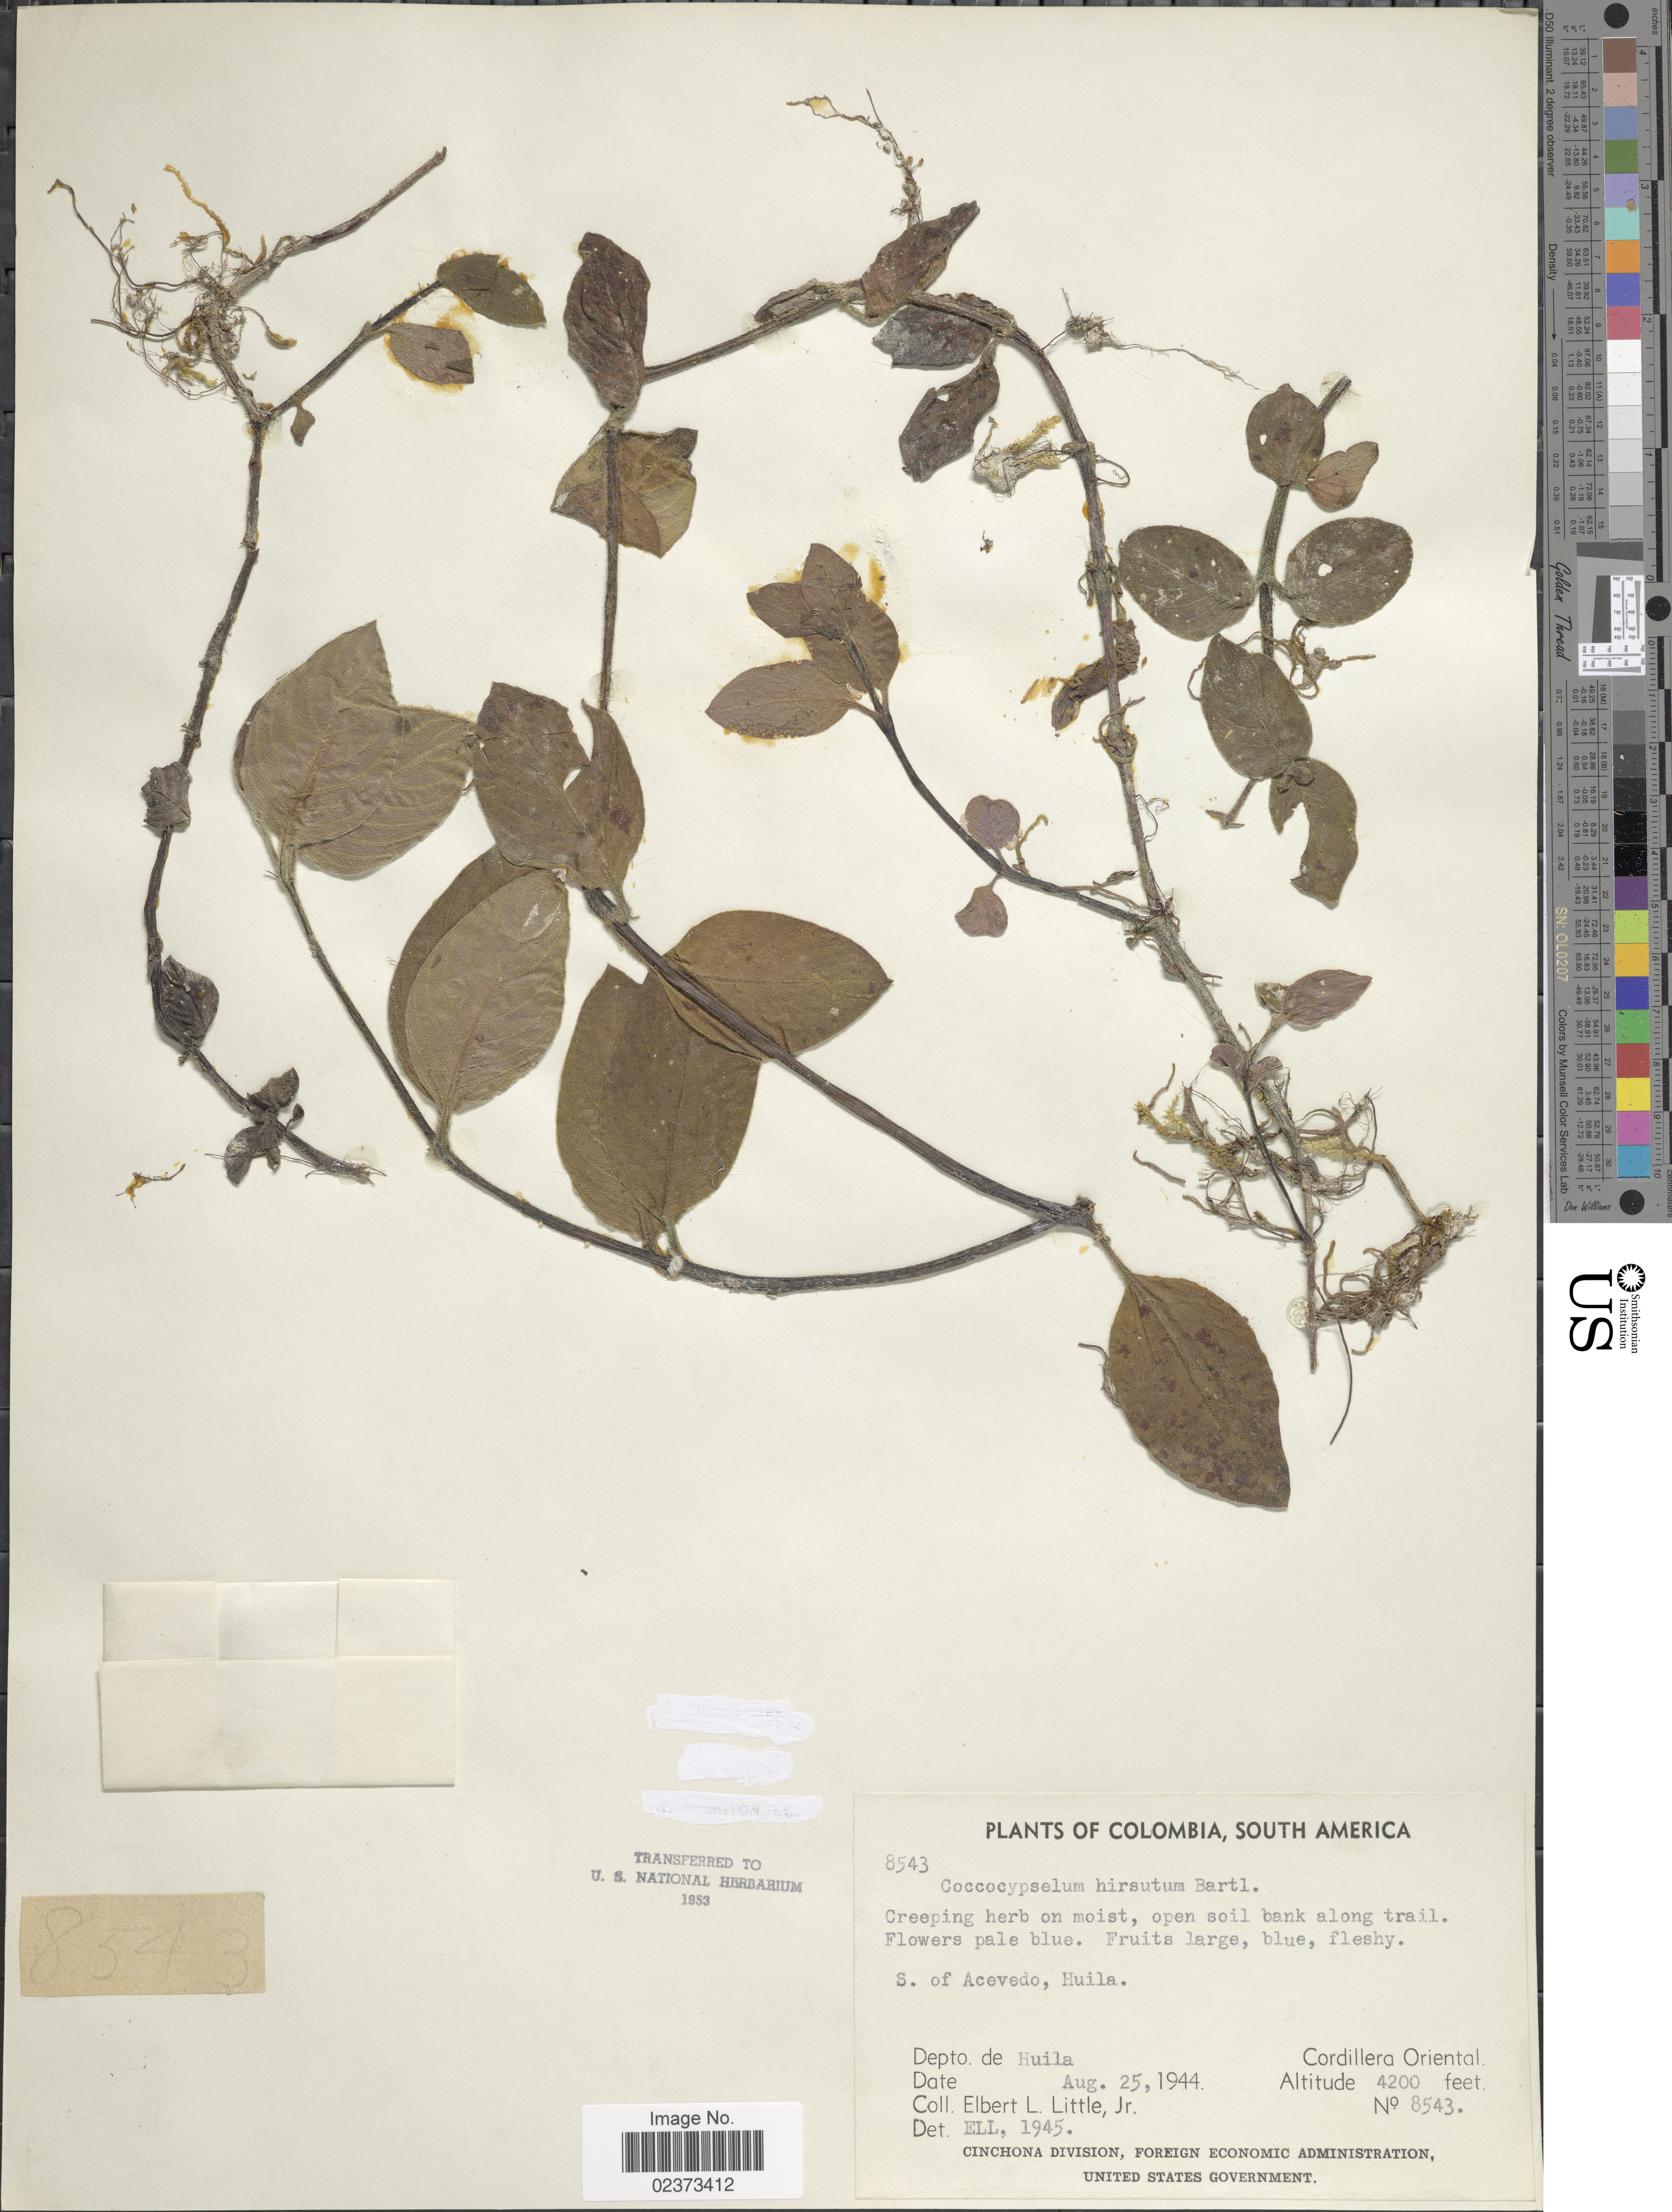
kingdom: Plantae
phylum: Tracheophyta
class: Magnoliopsida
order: Gentianales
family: Rubiaceae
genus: Coccocypselum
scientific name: Coccocypselum hirsutum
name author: Bartl. ex DC.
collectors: E. L. Little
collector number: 8543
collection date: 1944-08-25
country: Colombia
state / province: Huila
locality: S. of Acevedo, Huila, Depto. de Huila, Cordillera Oriental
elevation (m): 1280